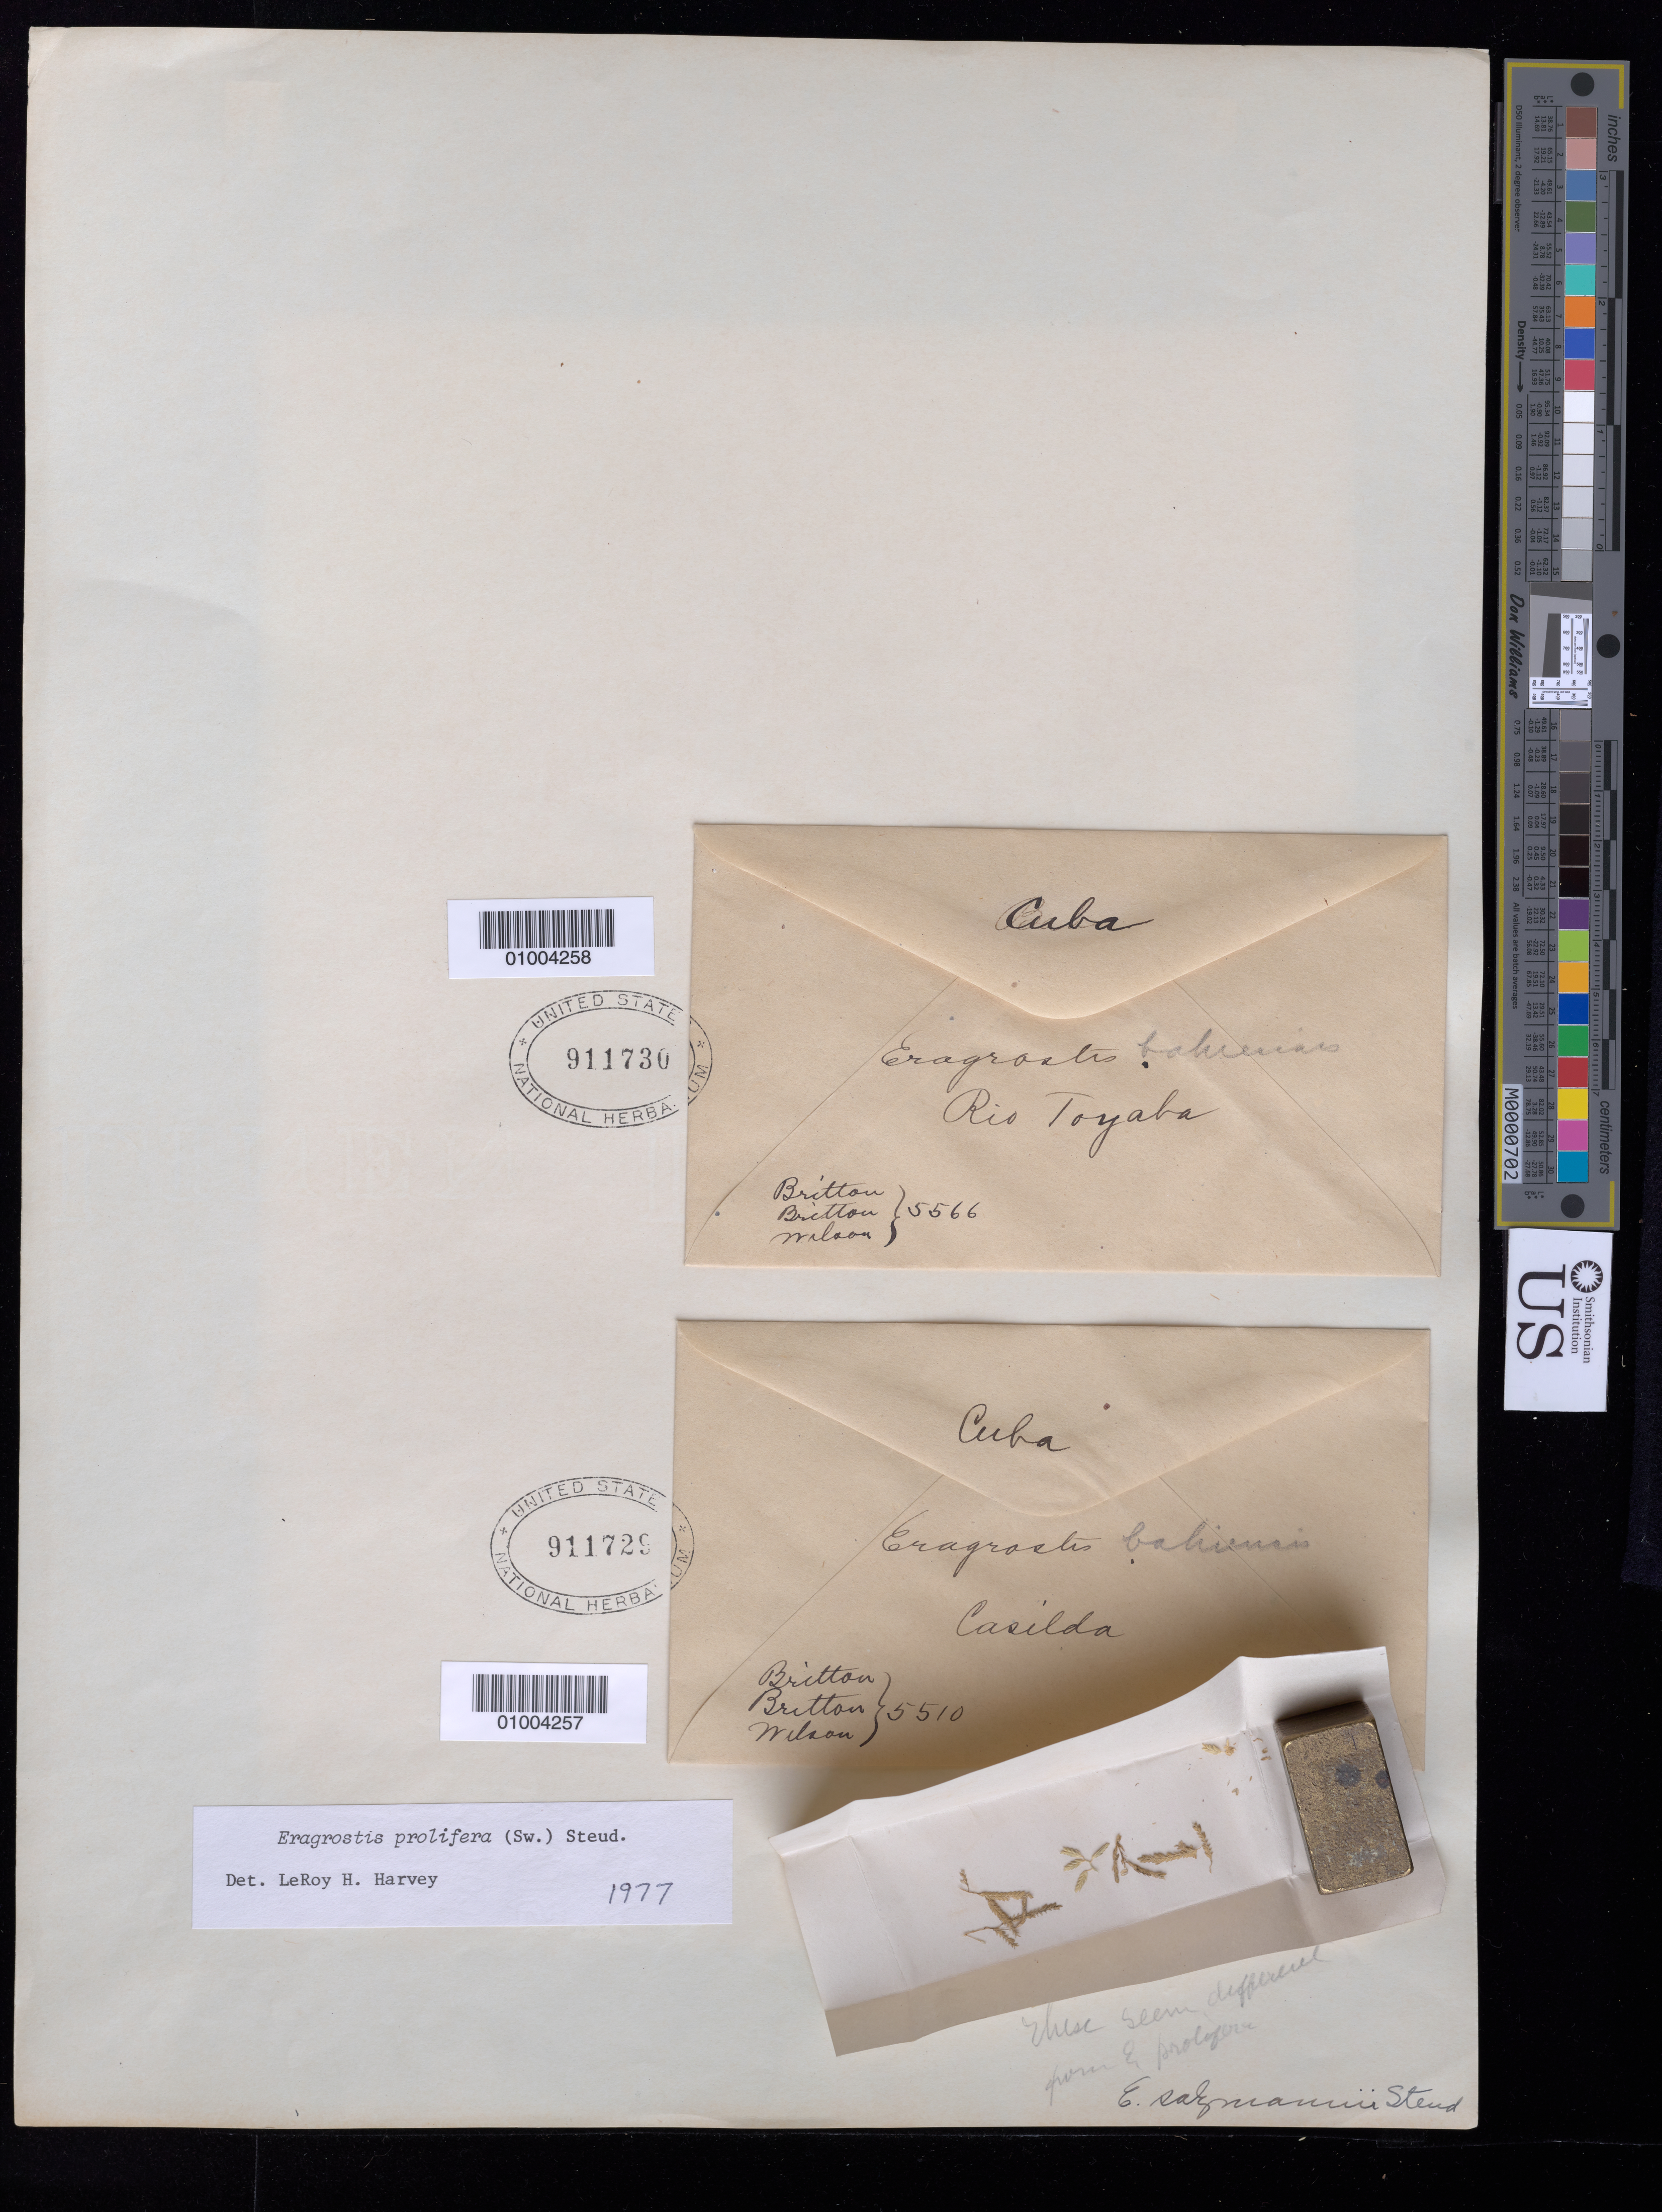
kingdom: Plantae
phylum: Tracheophyta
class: Liliopsida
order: Poales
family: Poaceae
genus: Eragrostis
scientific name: Eragrostis prolifera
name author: (Sw.) Steud.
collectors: N. Britton, E. G. Britton & -- Wilson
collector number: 5510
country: Cuba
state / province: Sancti Spiritus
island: Cuba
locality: Casilda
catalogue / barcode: US 911729